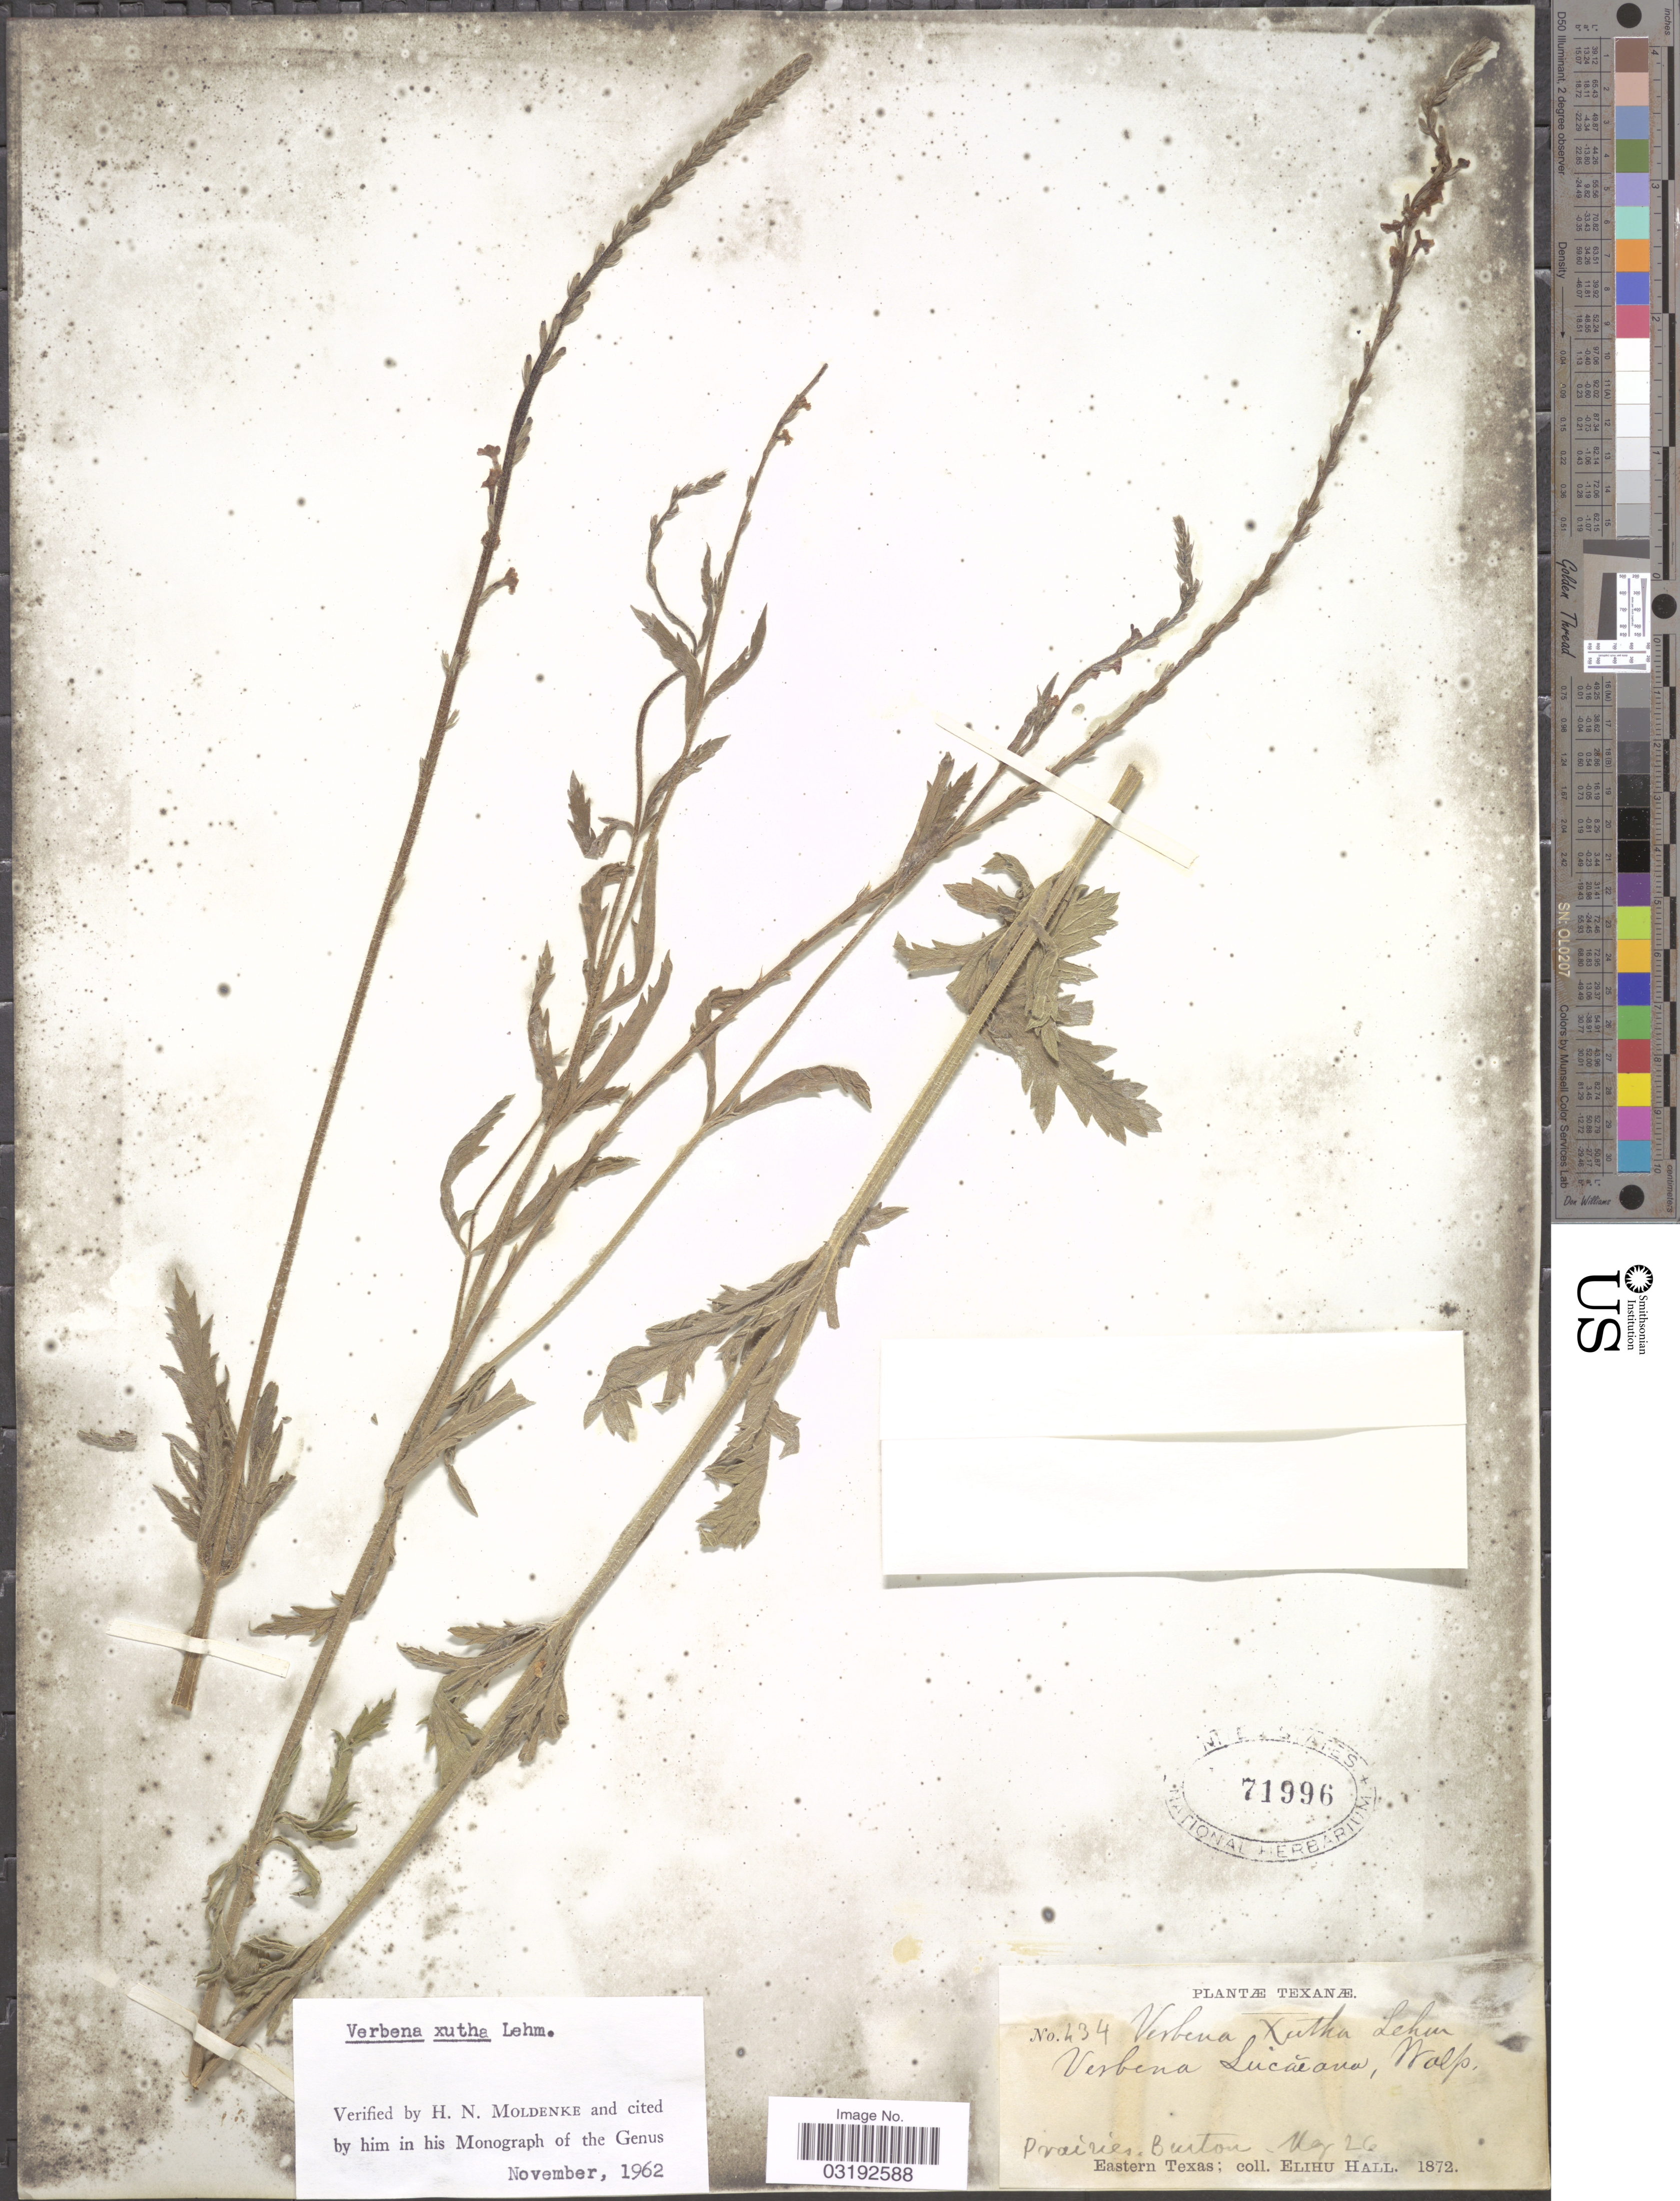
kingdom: Plantae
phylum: Tracheophyta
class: Magnoliopsida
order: Lamiales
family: Verbenaceae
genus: Verbena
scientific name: Verbena xutha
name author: Lehm.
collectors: E. Hall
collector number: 434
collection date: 1872-05-26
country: United States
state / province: Texas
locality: Pairies. Burton. Eastern Texas.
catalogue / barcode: US 71996